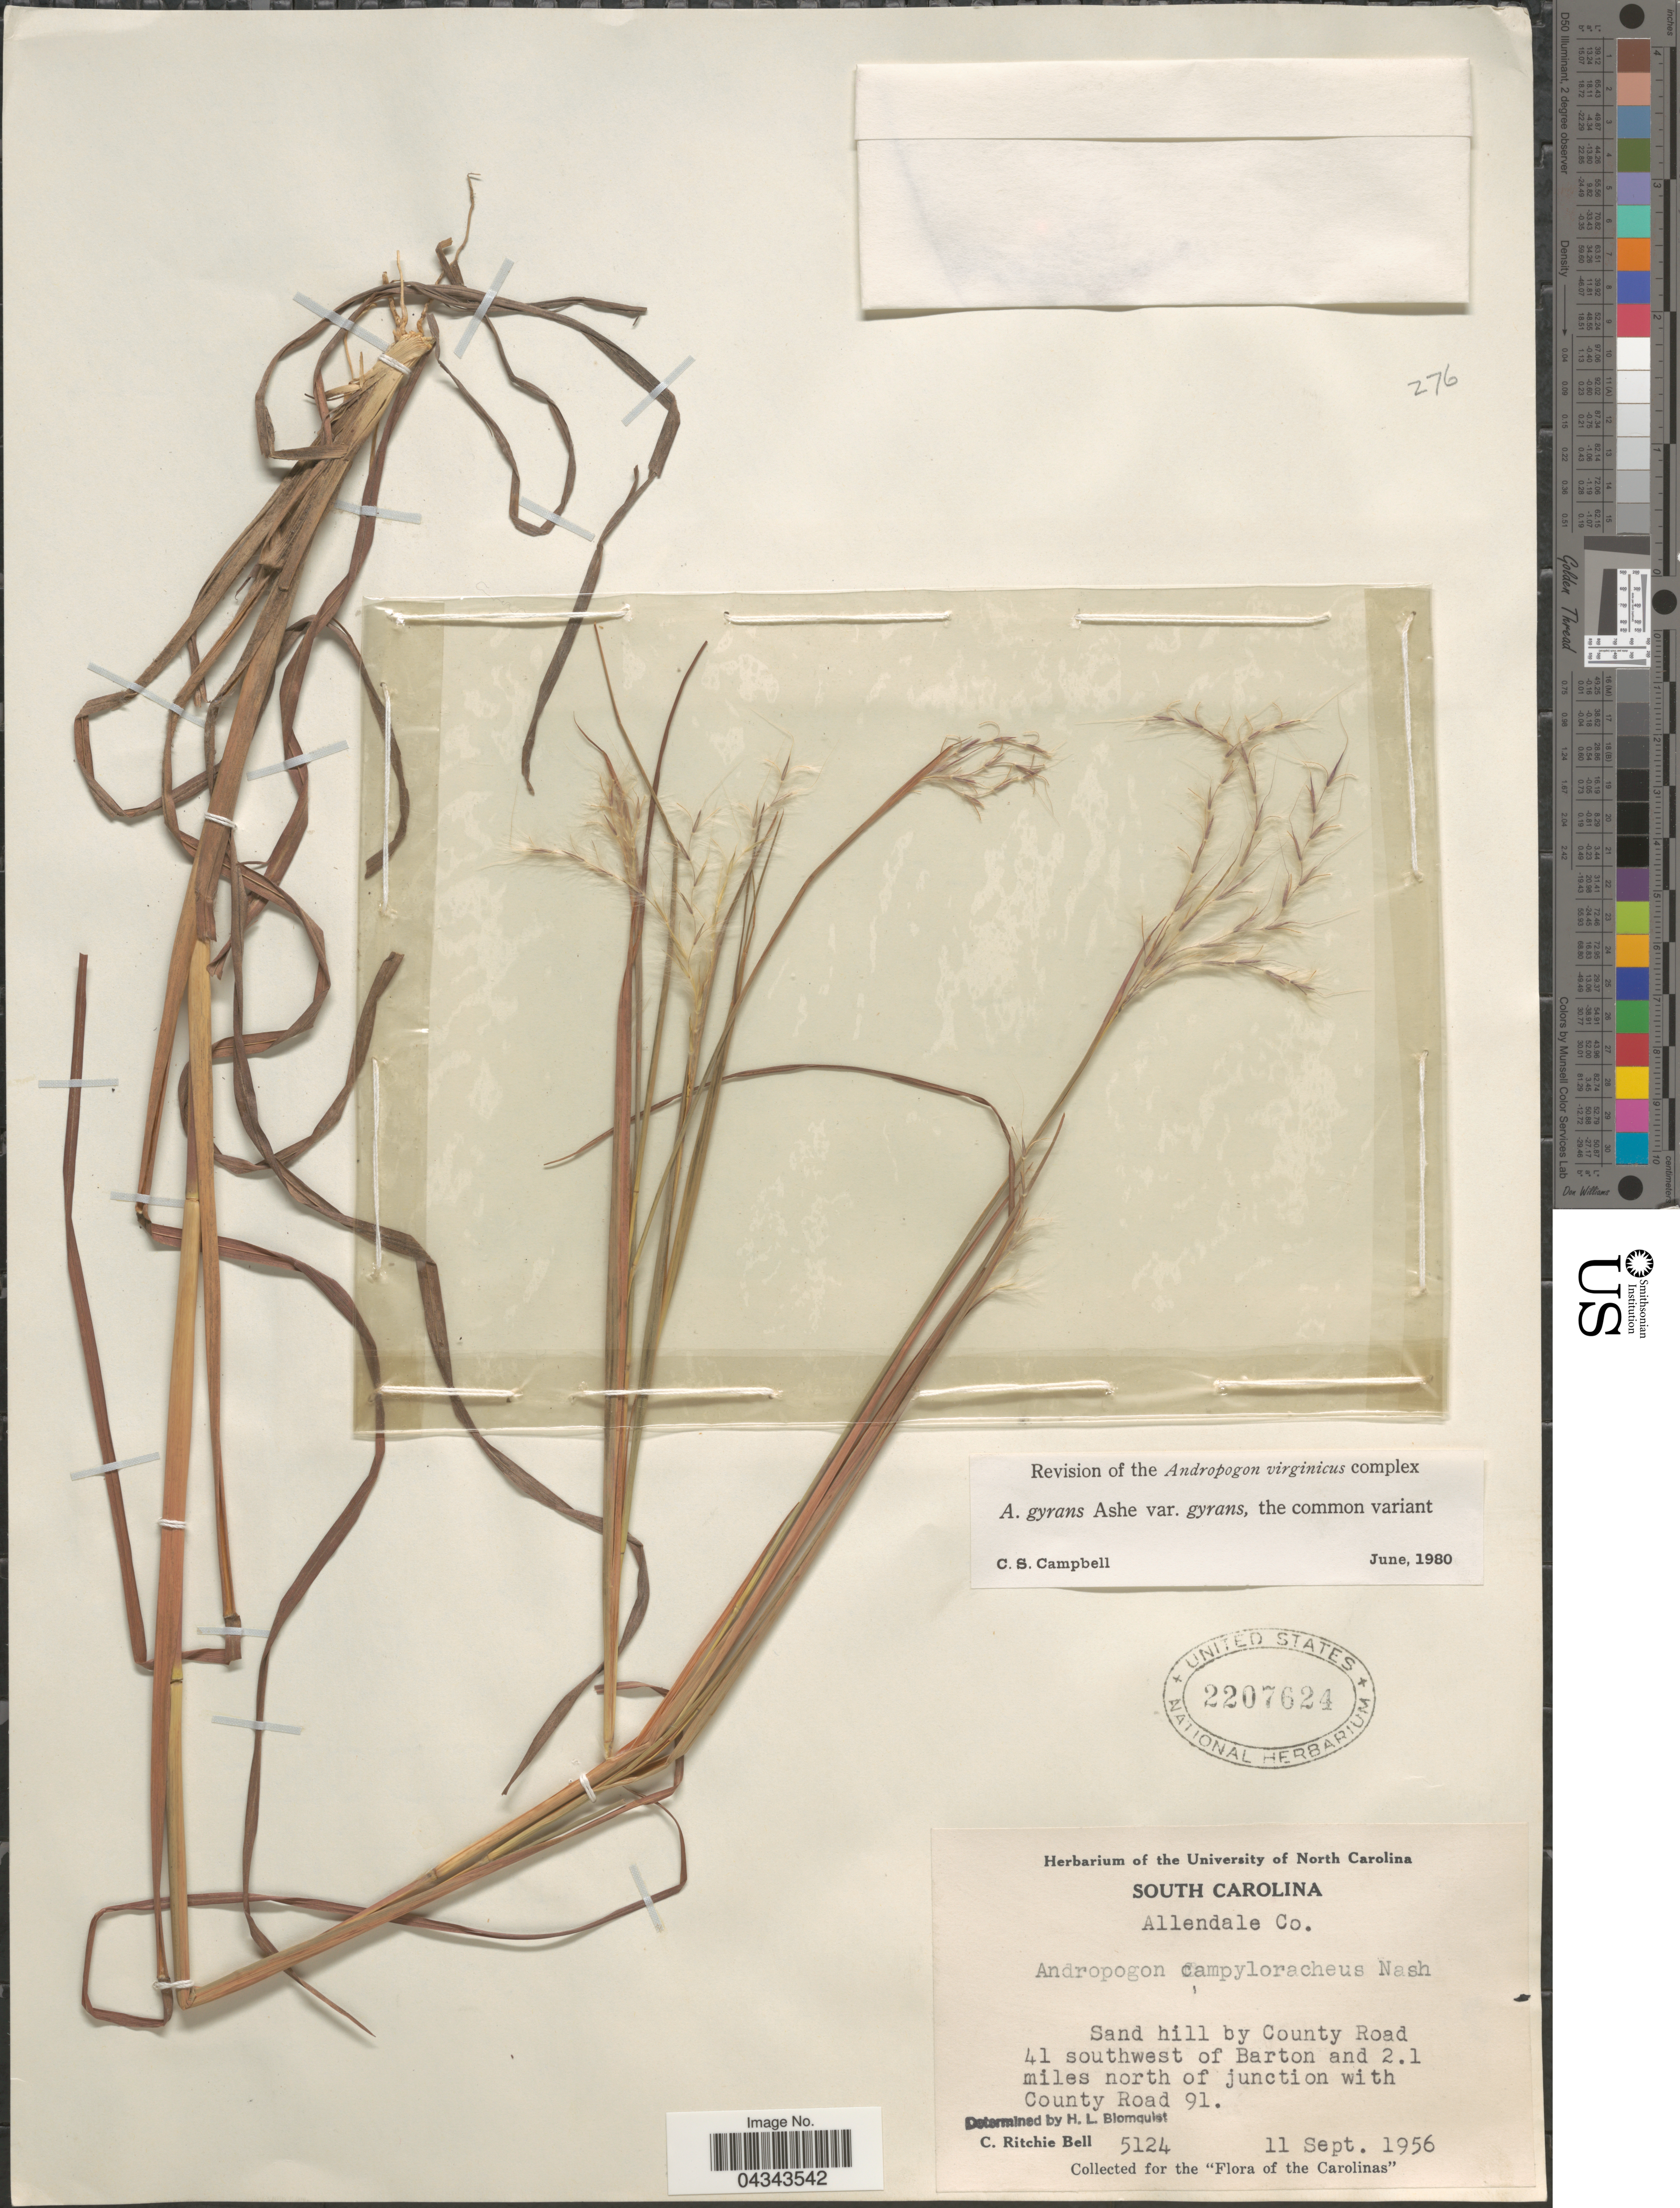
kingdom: Plantae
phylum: Tracheophyta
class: Liliopsida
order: Poales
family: Poaceae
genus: Andropogon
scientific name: Andropogon gyrans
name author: Ashe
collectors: C. R. Bell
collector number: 5124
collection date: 1956-09-11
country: United States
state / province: South Carolina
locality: Allendale Co. Sand hill by County Road 41 southwest of Barton and 2.1 miles north of junction with County Road 91.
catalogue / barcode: US 2207624